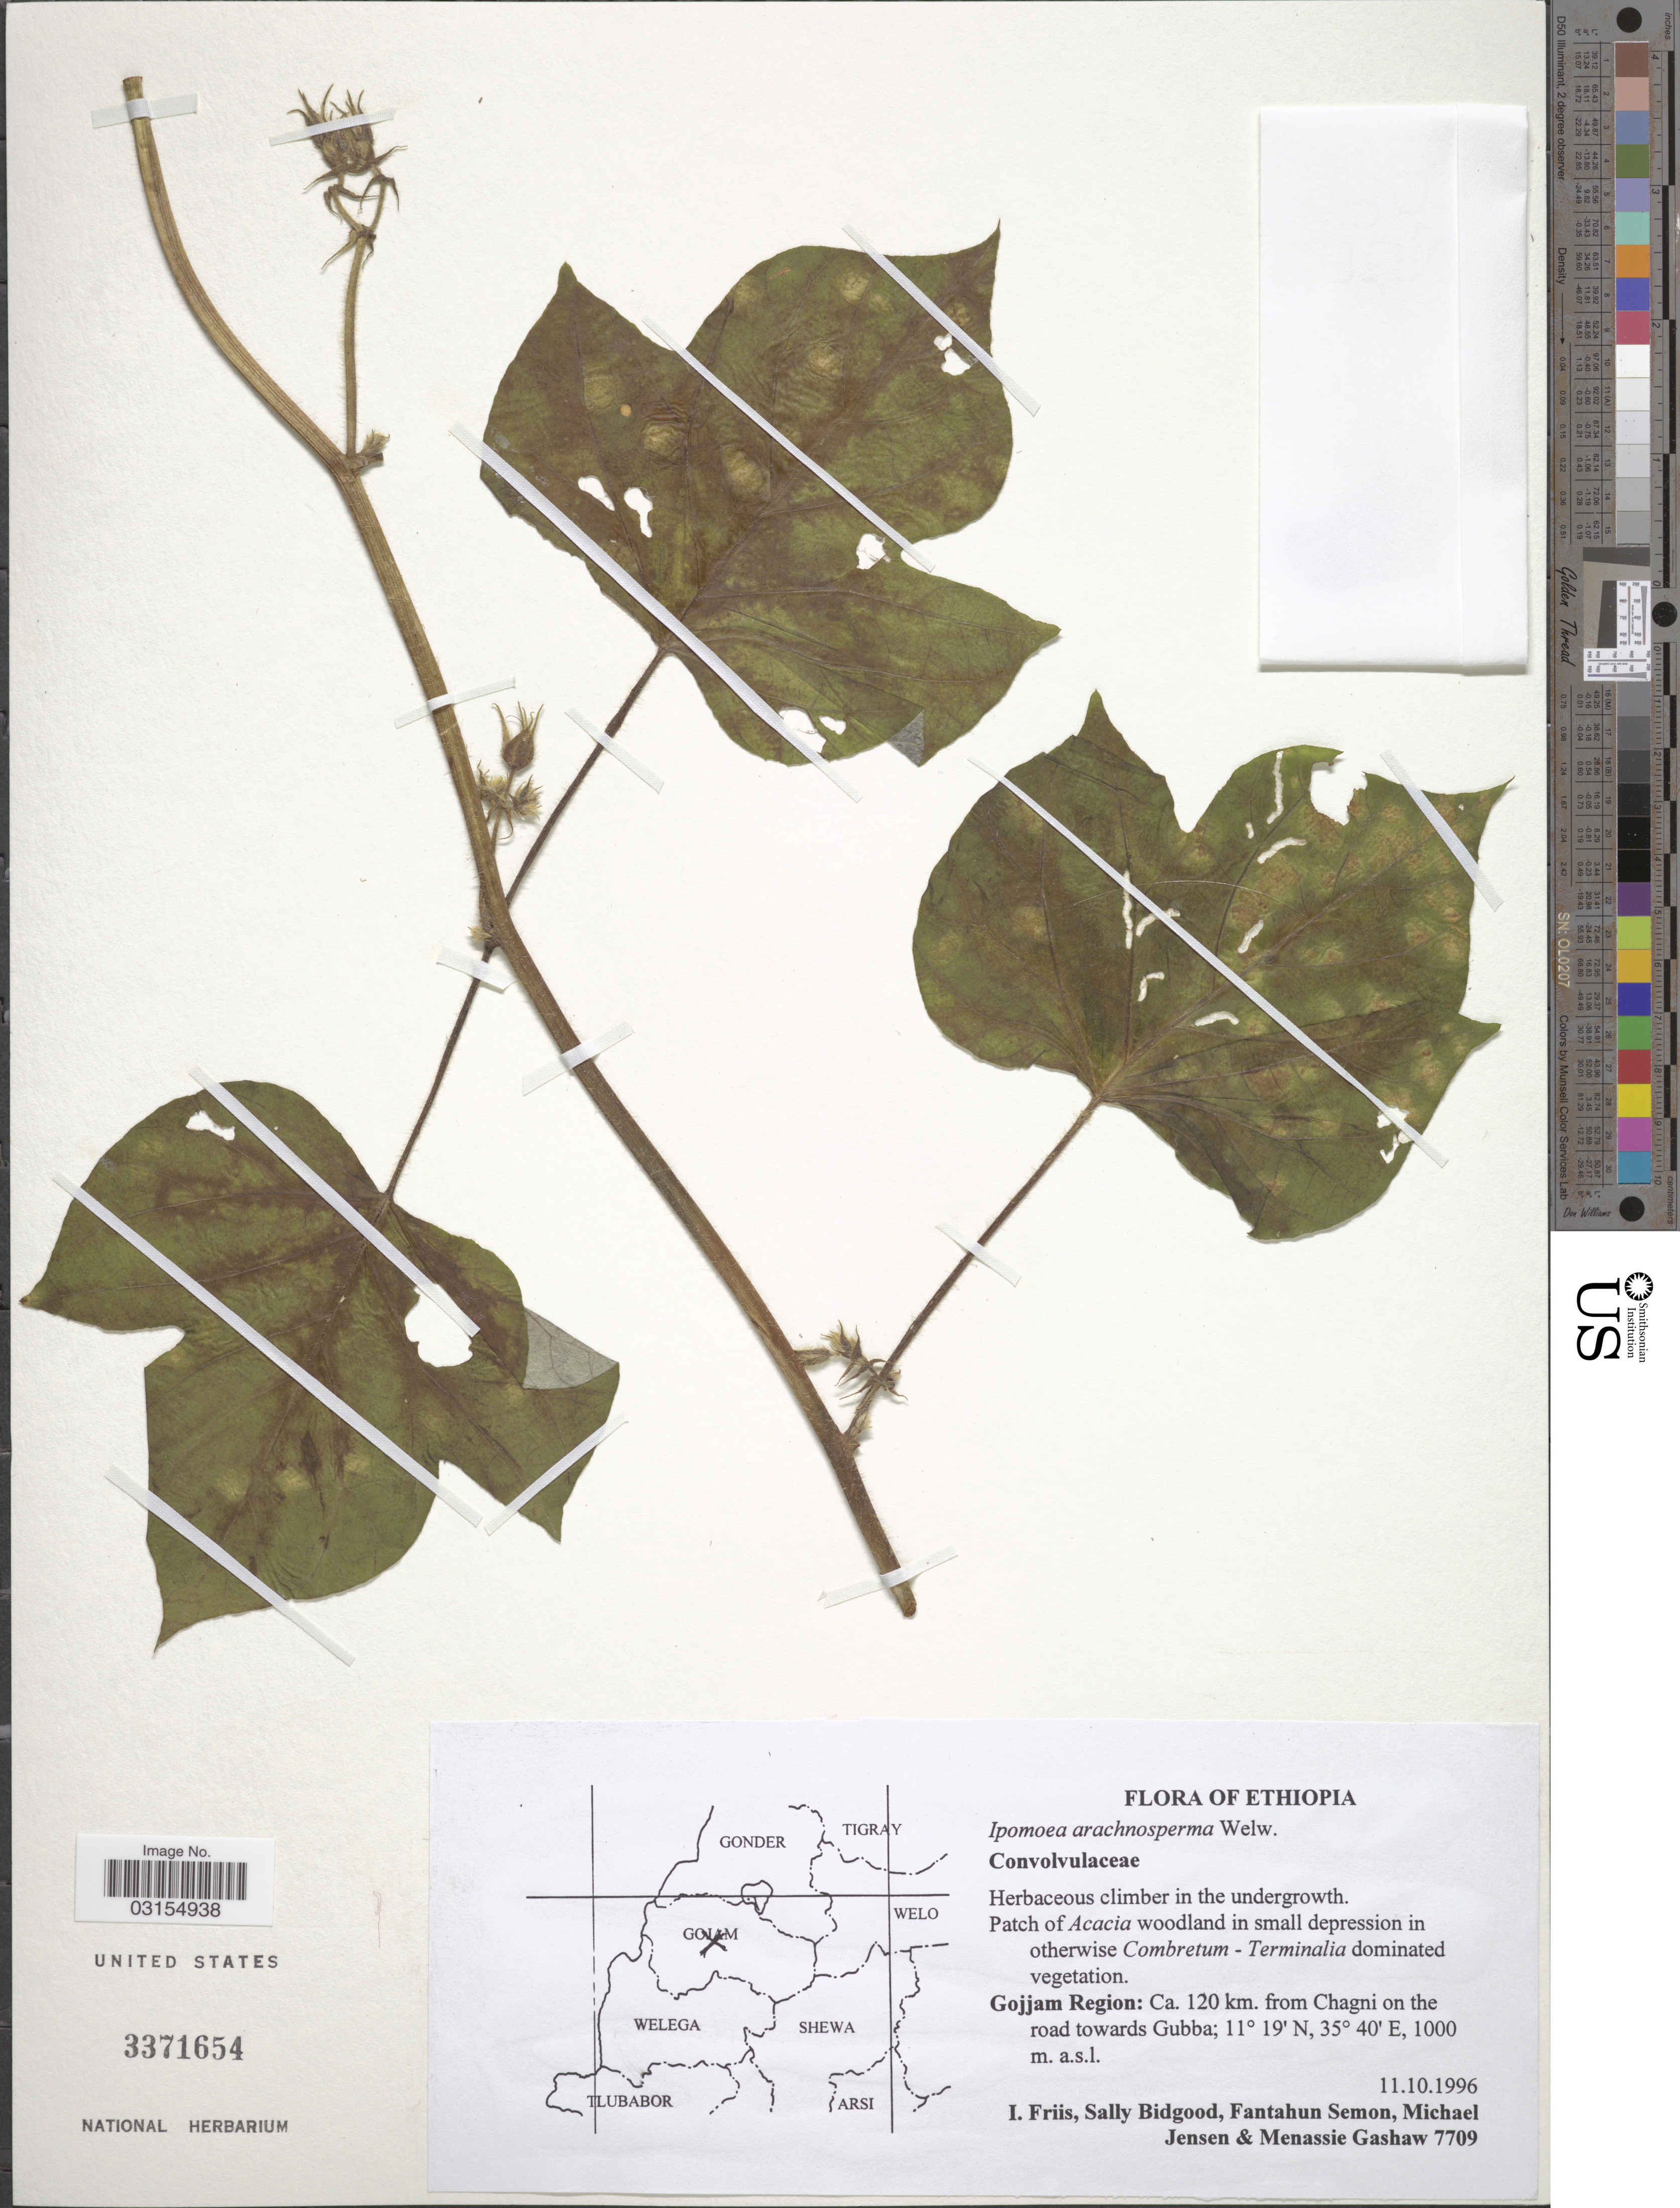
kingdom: Plantae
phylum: Tracheophyta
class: Magnoliopsida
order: Solanales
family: Convolvulaceae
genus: Ipomoea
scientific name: Ipomoea arachnosperma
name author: Welw.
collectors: I. Friis, S. Bidgood, F. Semon, M. Jensen & M. Gashaw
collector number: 7709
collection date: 1996-10-11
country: Ethiopia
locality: Gojjam Region: Ca. 120 km. from Chagni on the road towards Gubba.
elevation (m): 1000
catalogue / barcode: US 3371654